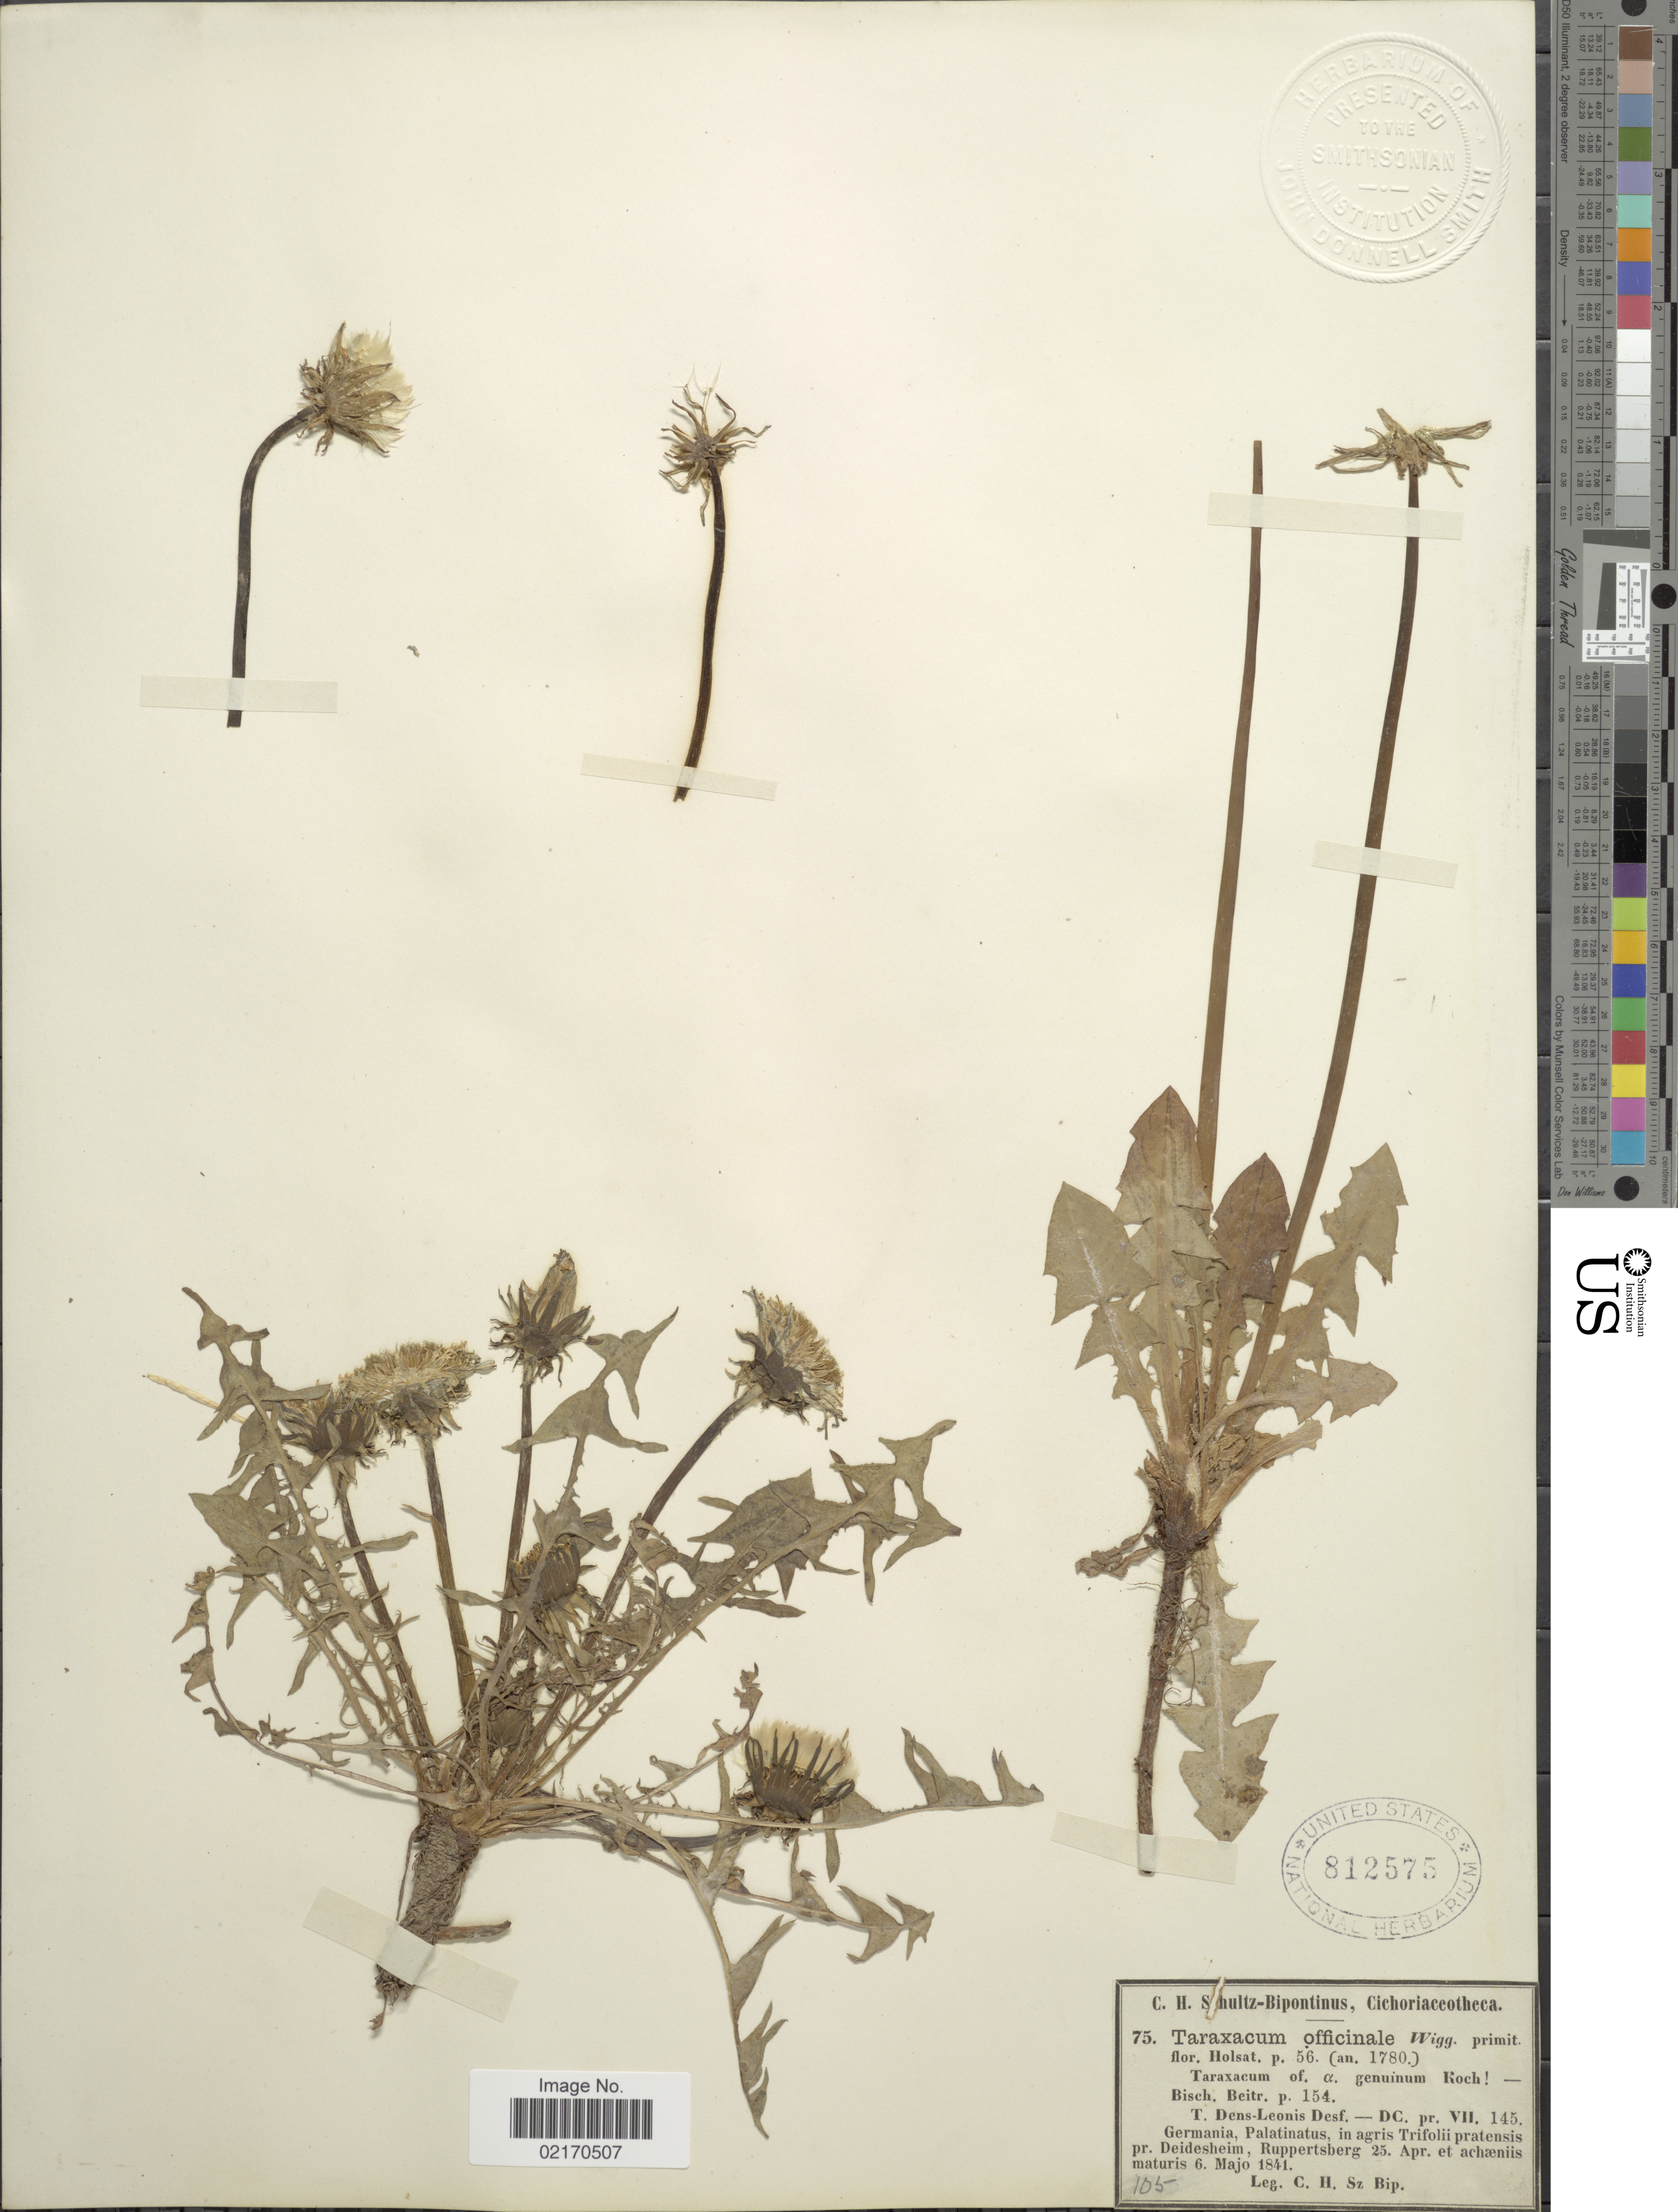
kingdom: Plantae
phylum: Tracheophyta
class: Magnoliopsida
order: Asterales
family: Asteraceae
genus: Taraxacum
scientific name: Taraxacum officinale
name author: G.H. Weber ex F.H. Wigg.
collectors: C. H. Schultz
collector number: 75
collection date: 1841-04-25/1841-05-06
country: Germany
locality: Cichoriacotheca, Palatinus, in agris Trifolii pratensis pr. Deidesheim, Ruppertsberg, et achaeniis maturis.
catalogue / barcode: US 812575